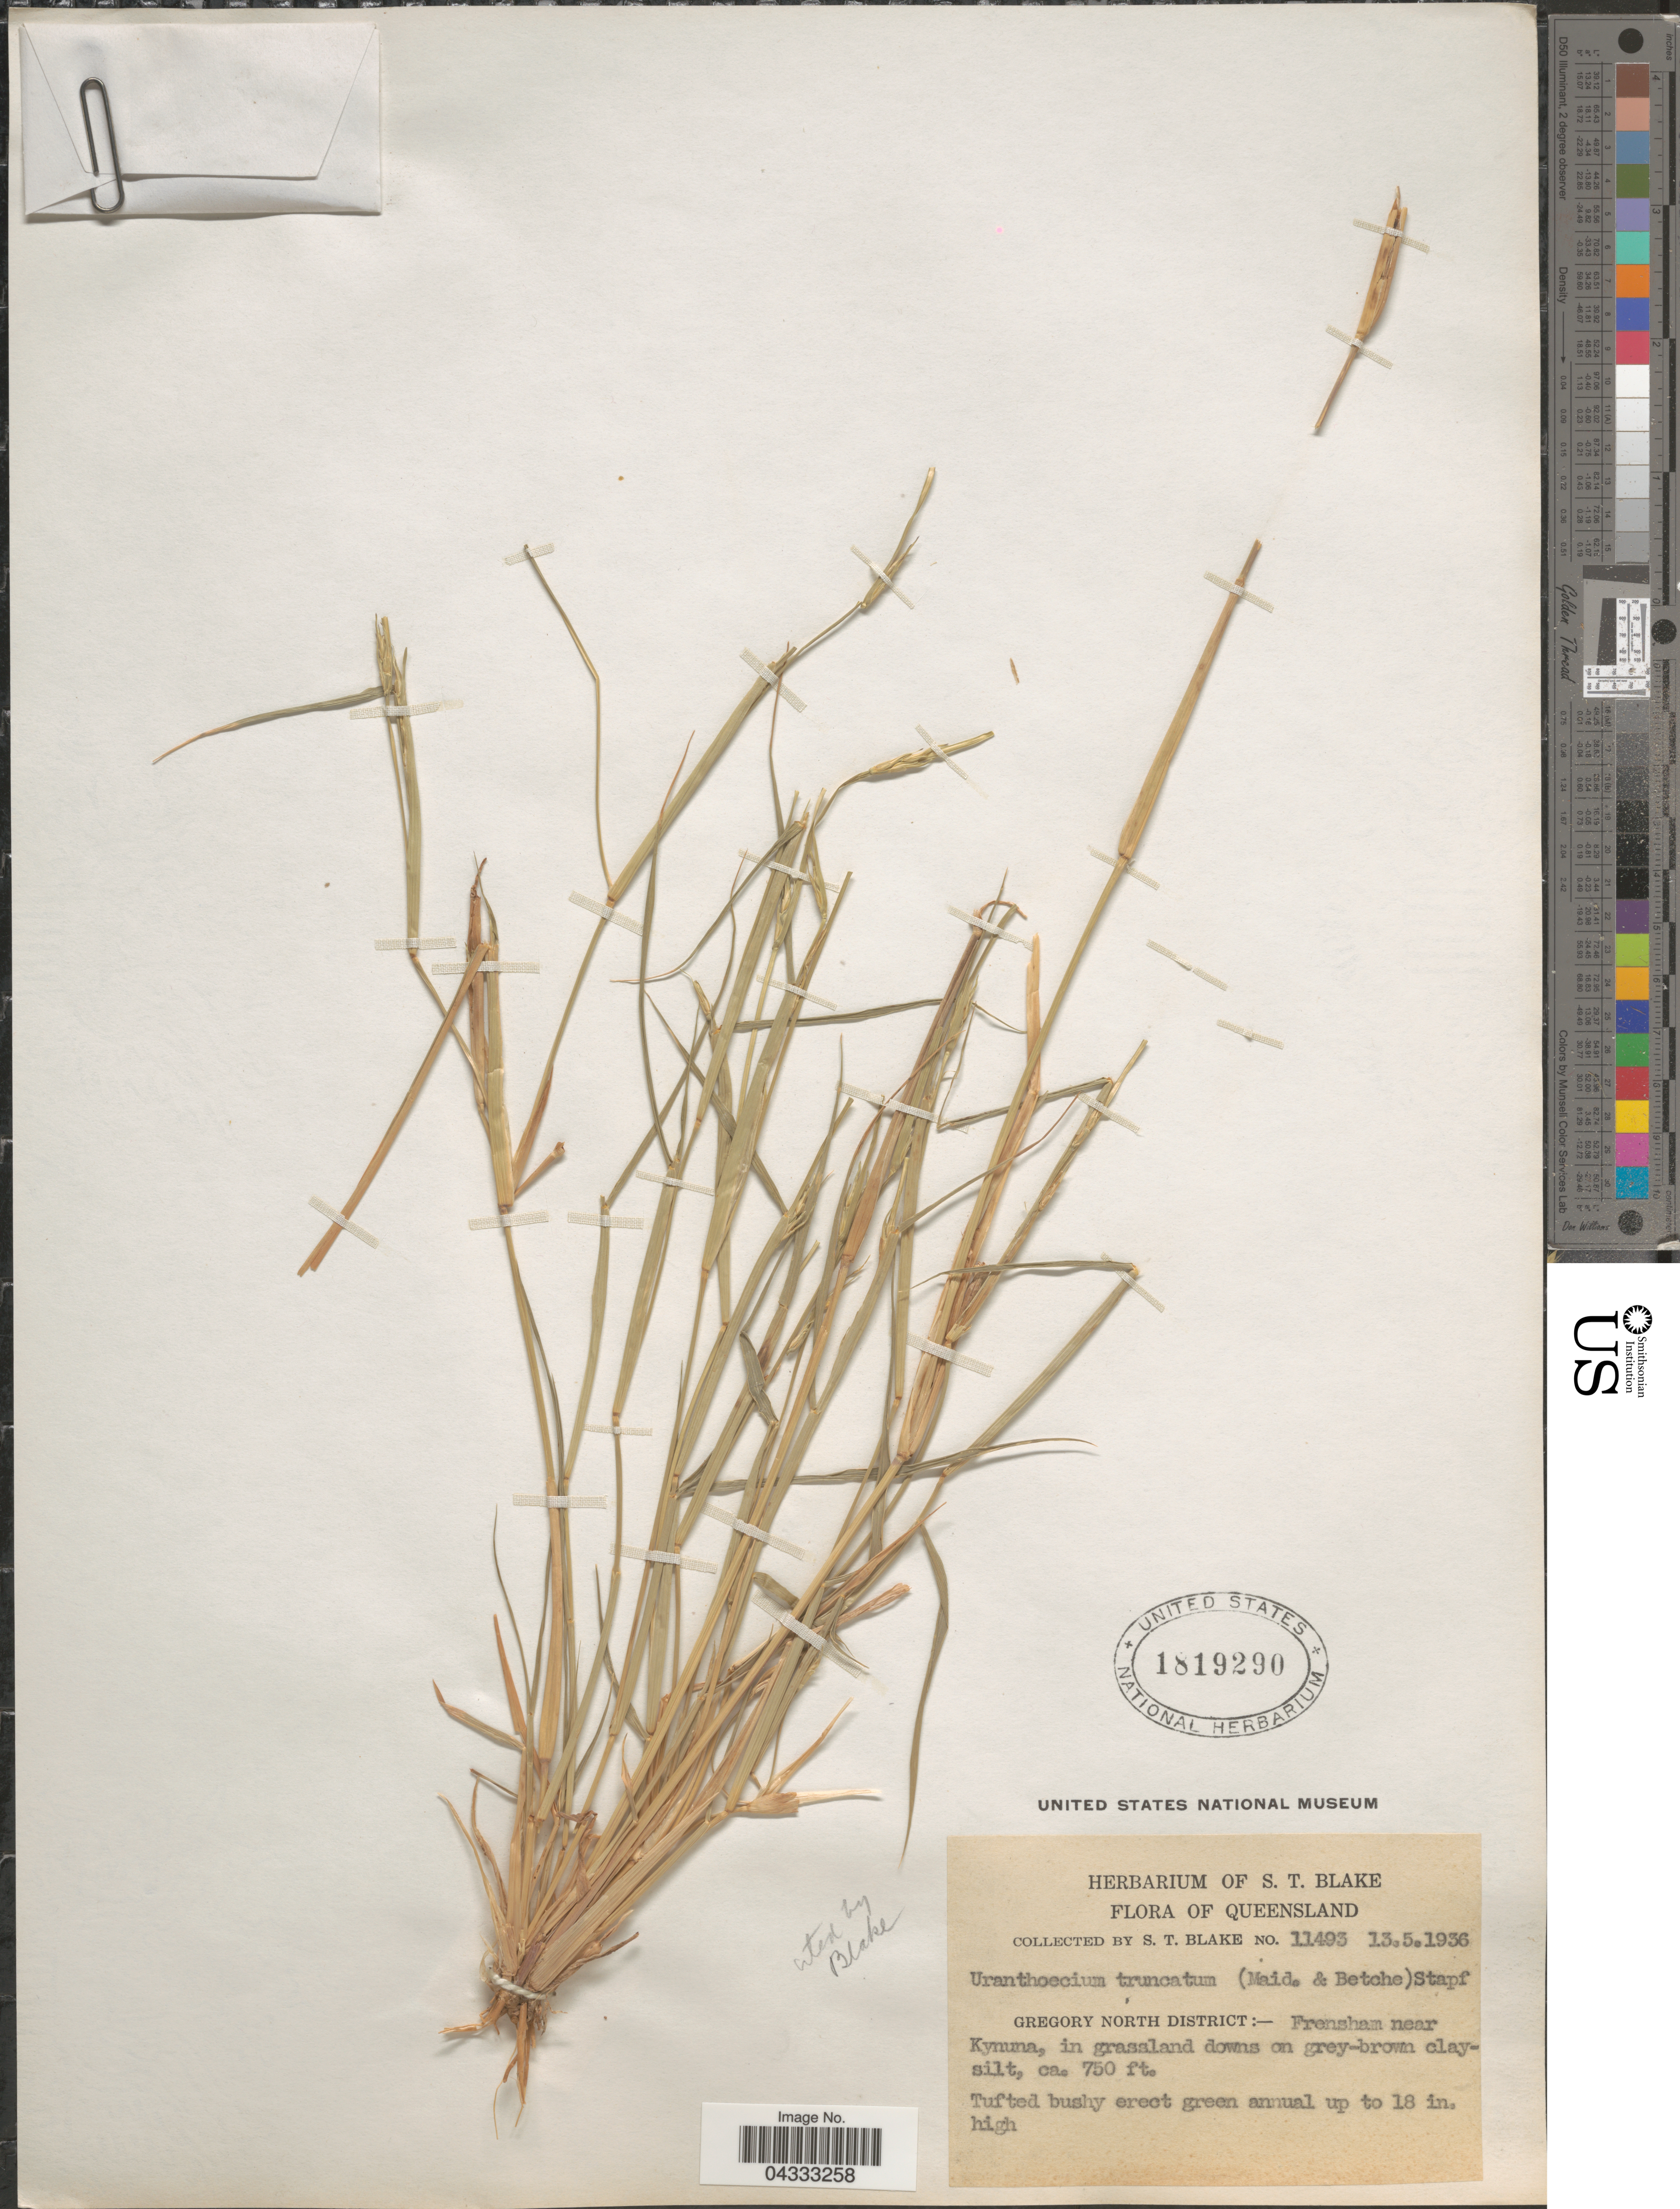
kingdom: Plantae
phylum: Tracheophyta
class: Liliopsida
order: Poales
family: Poaceae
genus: Uranthoecium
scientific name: Uranthoecium truncatum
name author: (Maiden & Betche) Stapf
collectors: S. T. Blake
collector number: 11493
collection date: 1936-05-13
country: Australia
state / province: Queensland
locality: Gregory North District:-Frensham near Kynuna, in grassland downs on grey-brown clay-silt.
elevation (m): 229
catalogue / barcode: US 1819290